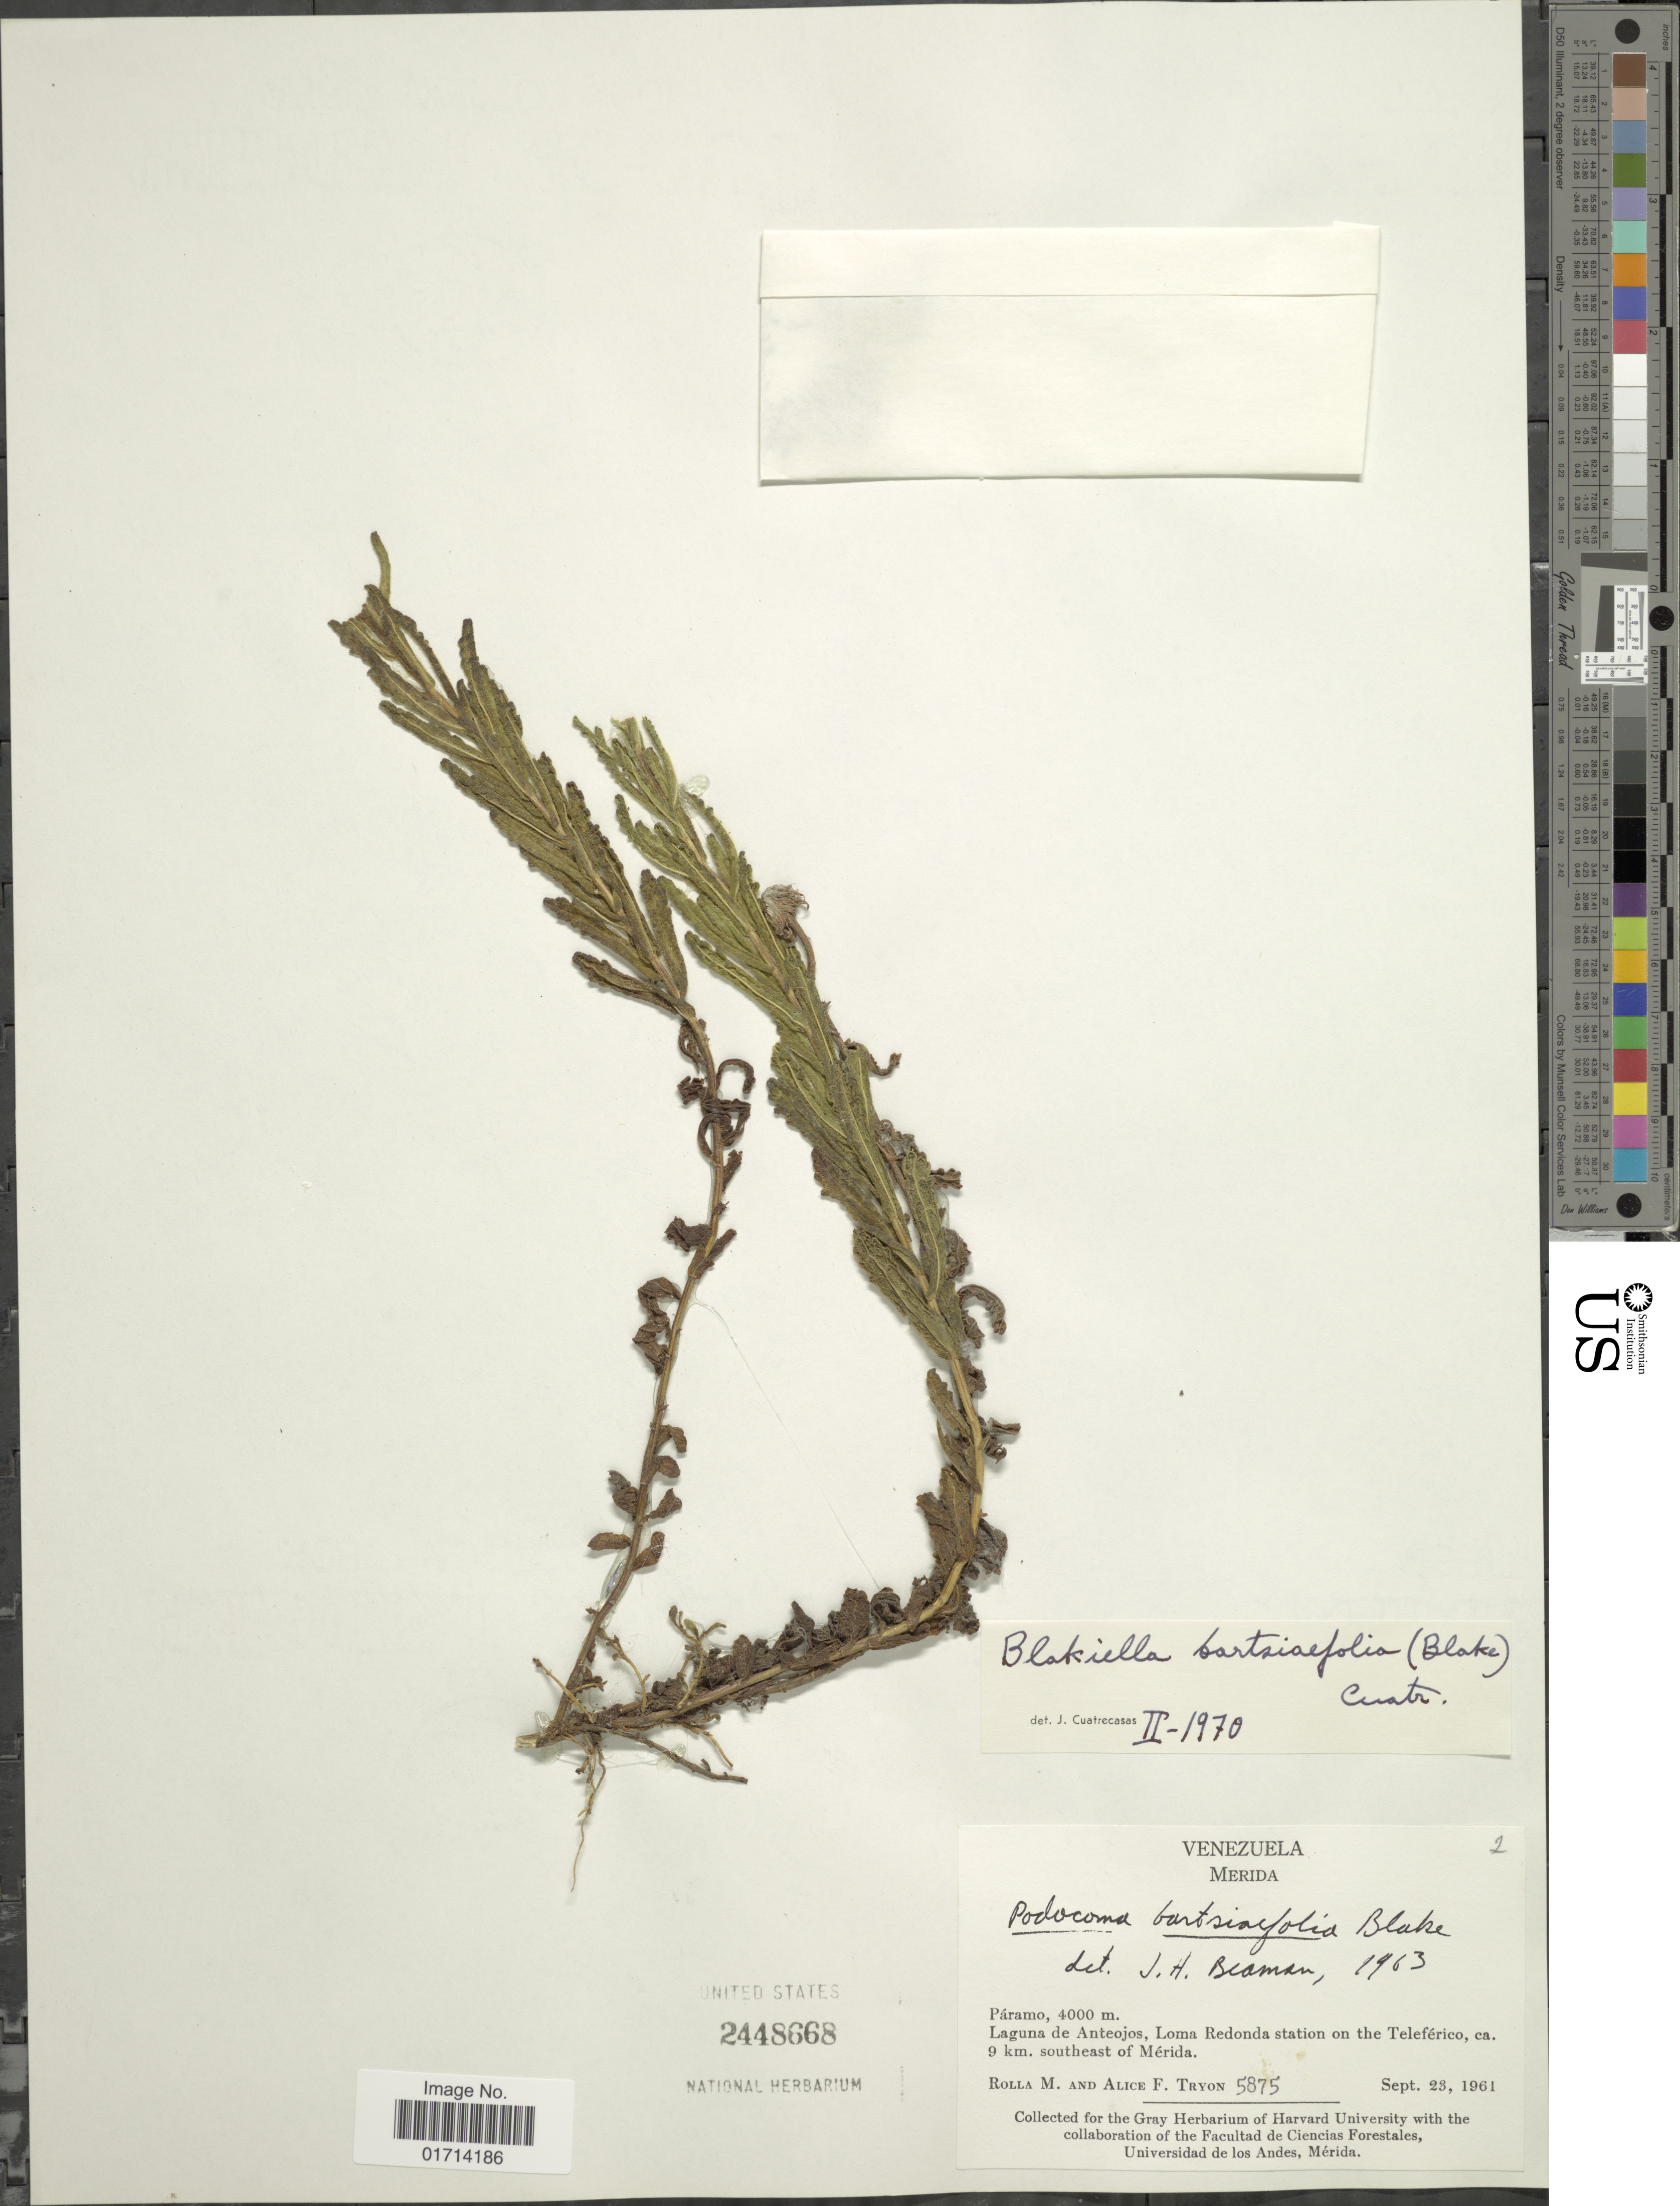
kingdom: Plantae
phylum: Tracheophyta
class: Magnoliopsida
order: Asterales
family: Asteraceae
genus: Blakiella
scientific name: Blakiella bartsiifolia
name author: (S.F. Blake) Cuatrec.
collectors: R. M. Tryon & A. F. Tryon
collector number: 5875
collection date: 1961-09-23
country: Venezuela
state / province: Mérida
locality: Laguna de Anteojos, Loma Redonda Station on the Teleferico, ca. 9 km. southeast of Merida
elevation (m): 4000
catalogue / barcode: US 2448668